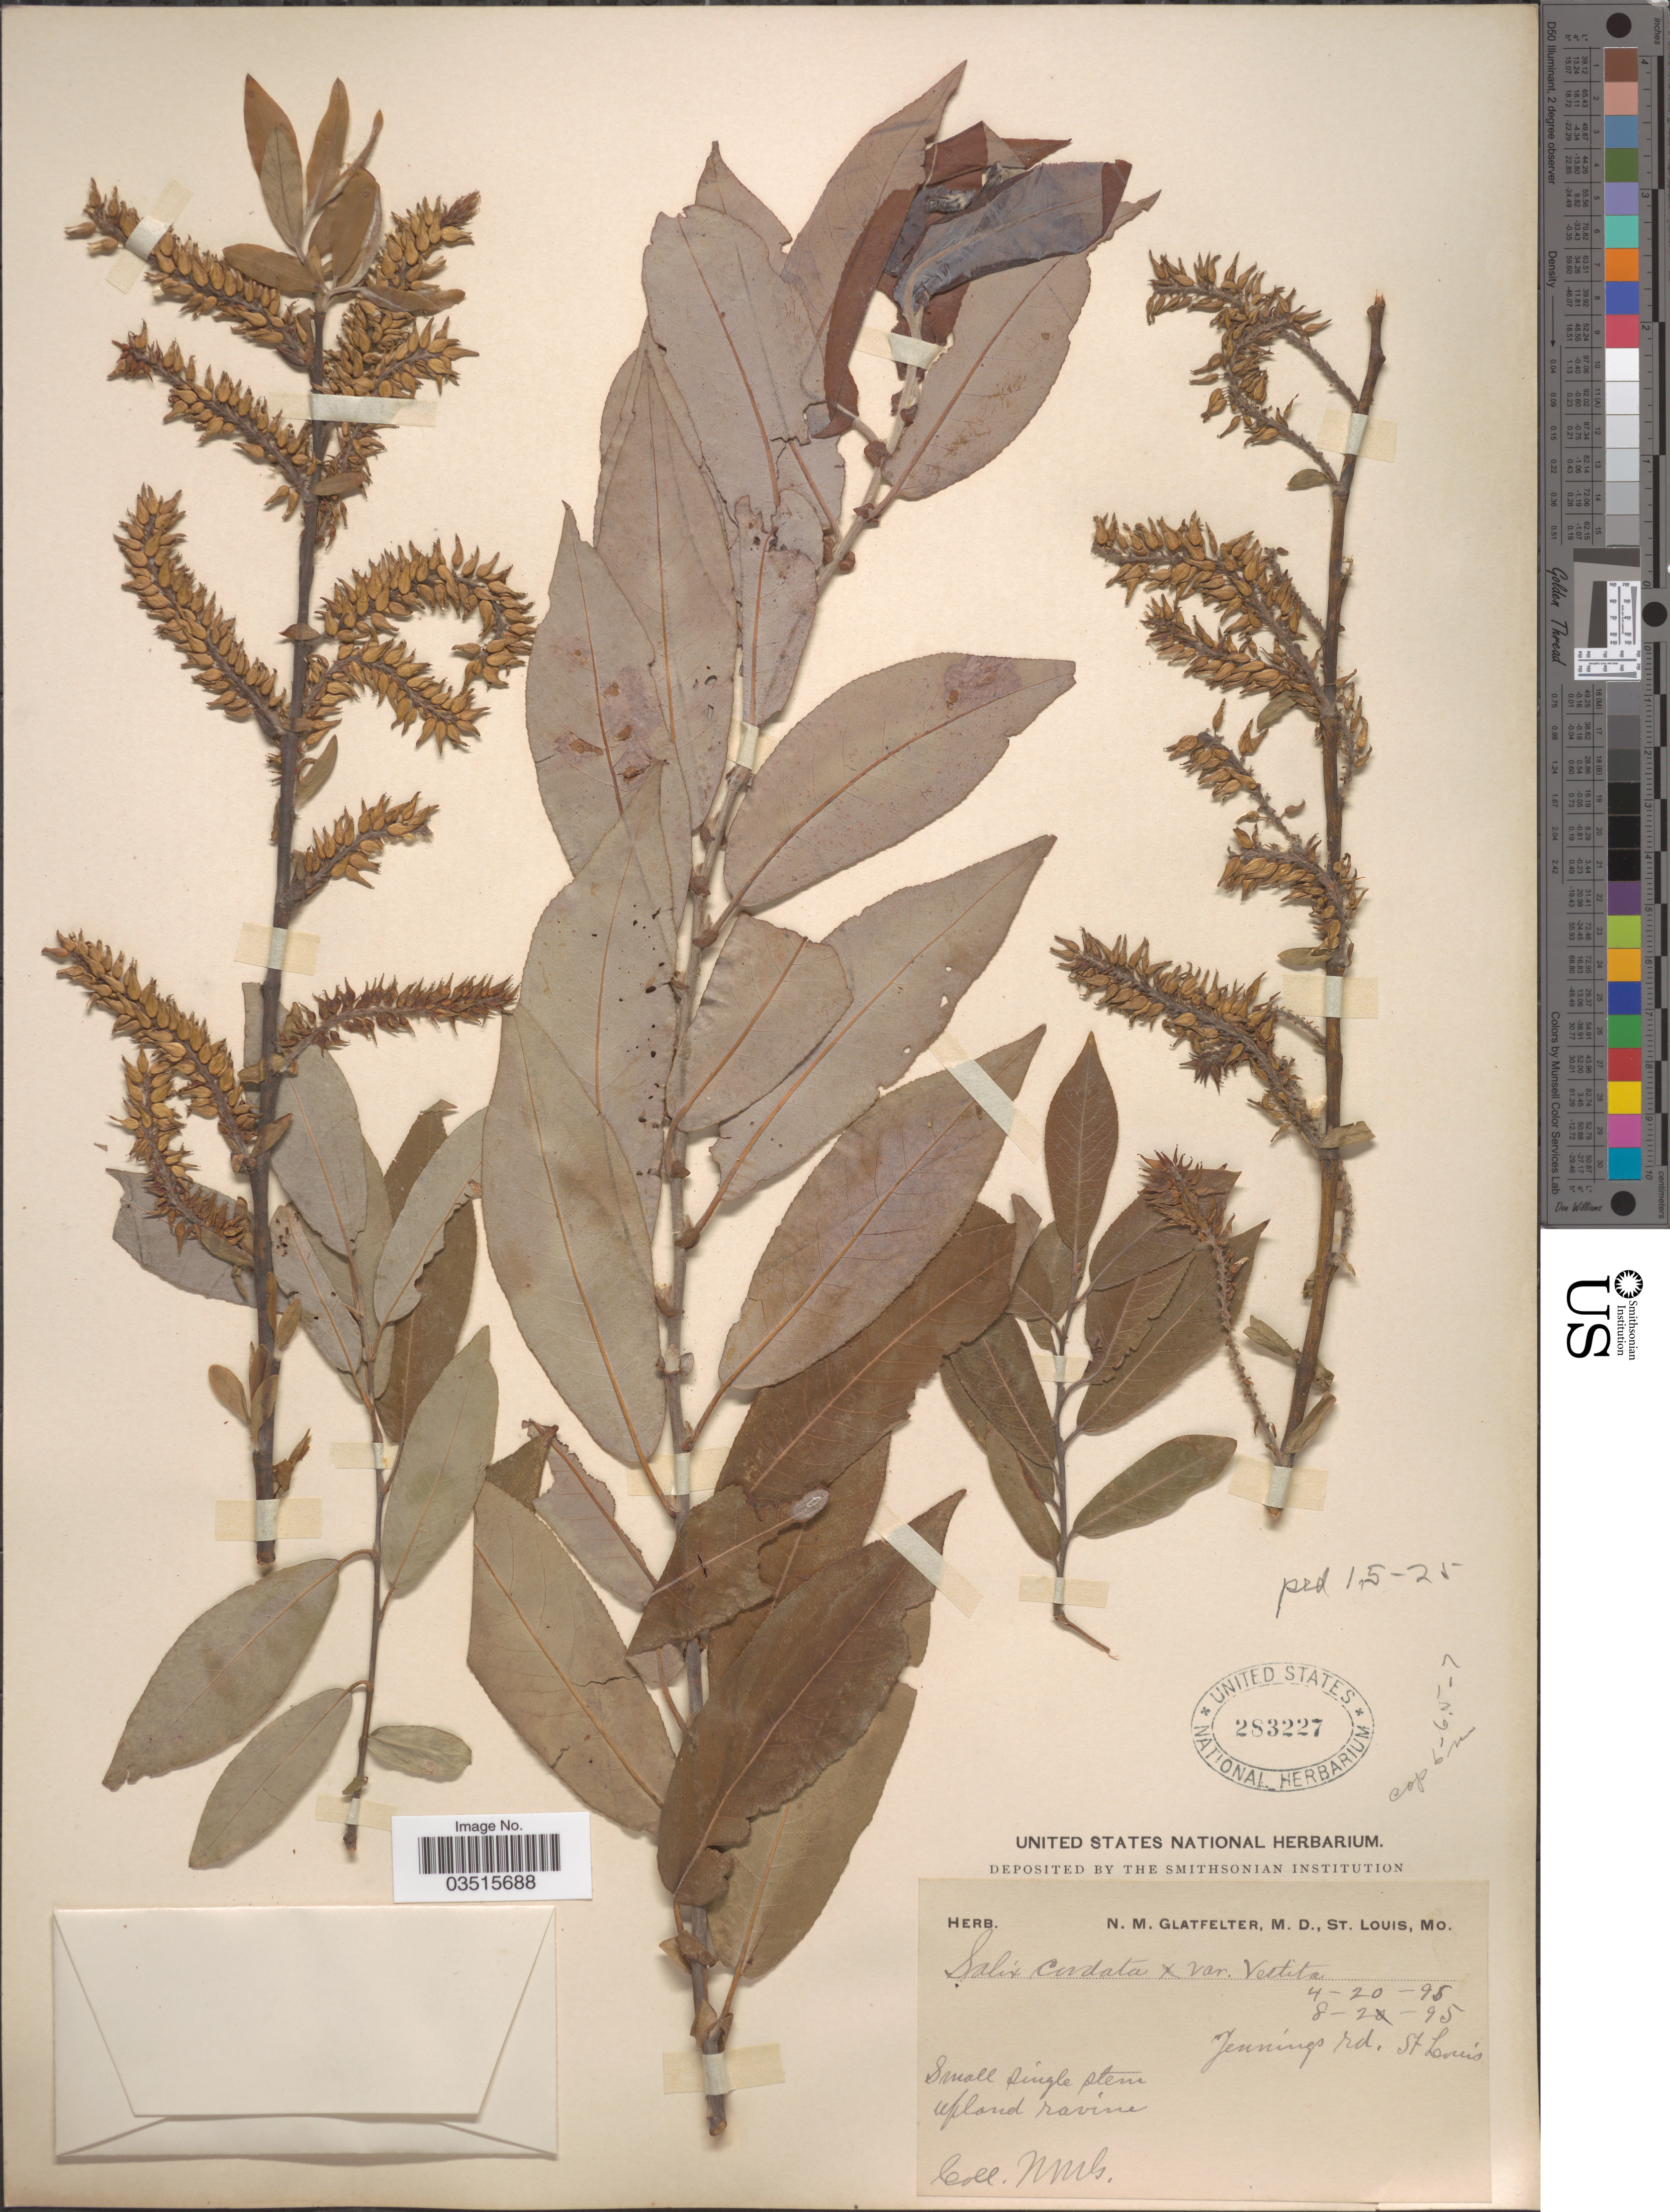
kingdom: Plantae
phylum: Tracheophyta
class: Magnoliopsida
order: Malpighiales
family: Salicaceae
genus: Salix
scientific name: Salix missouriensis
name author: Bebb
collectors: N. M. Glatfelter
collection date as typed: Transcribed d/m/y: 20/4/95 to 2/8/95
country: United States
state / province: Missouri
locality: Jennings rd. St. Louis.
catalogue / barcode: US 283227